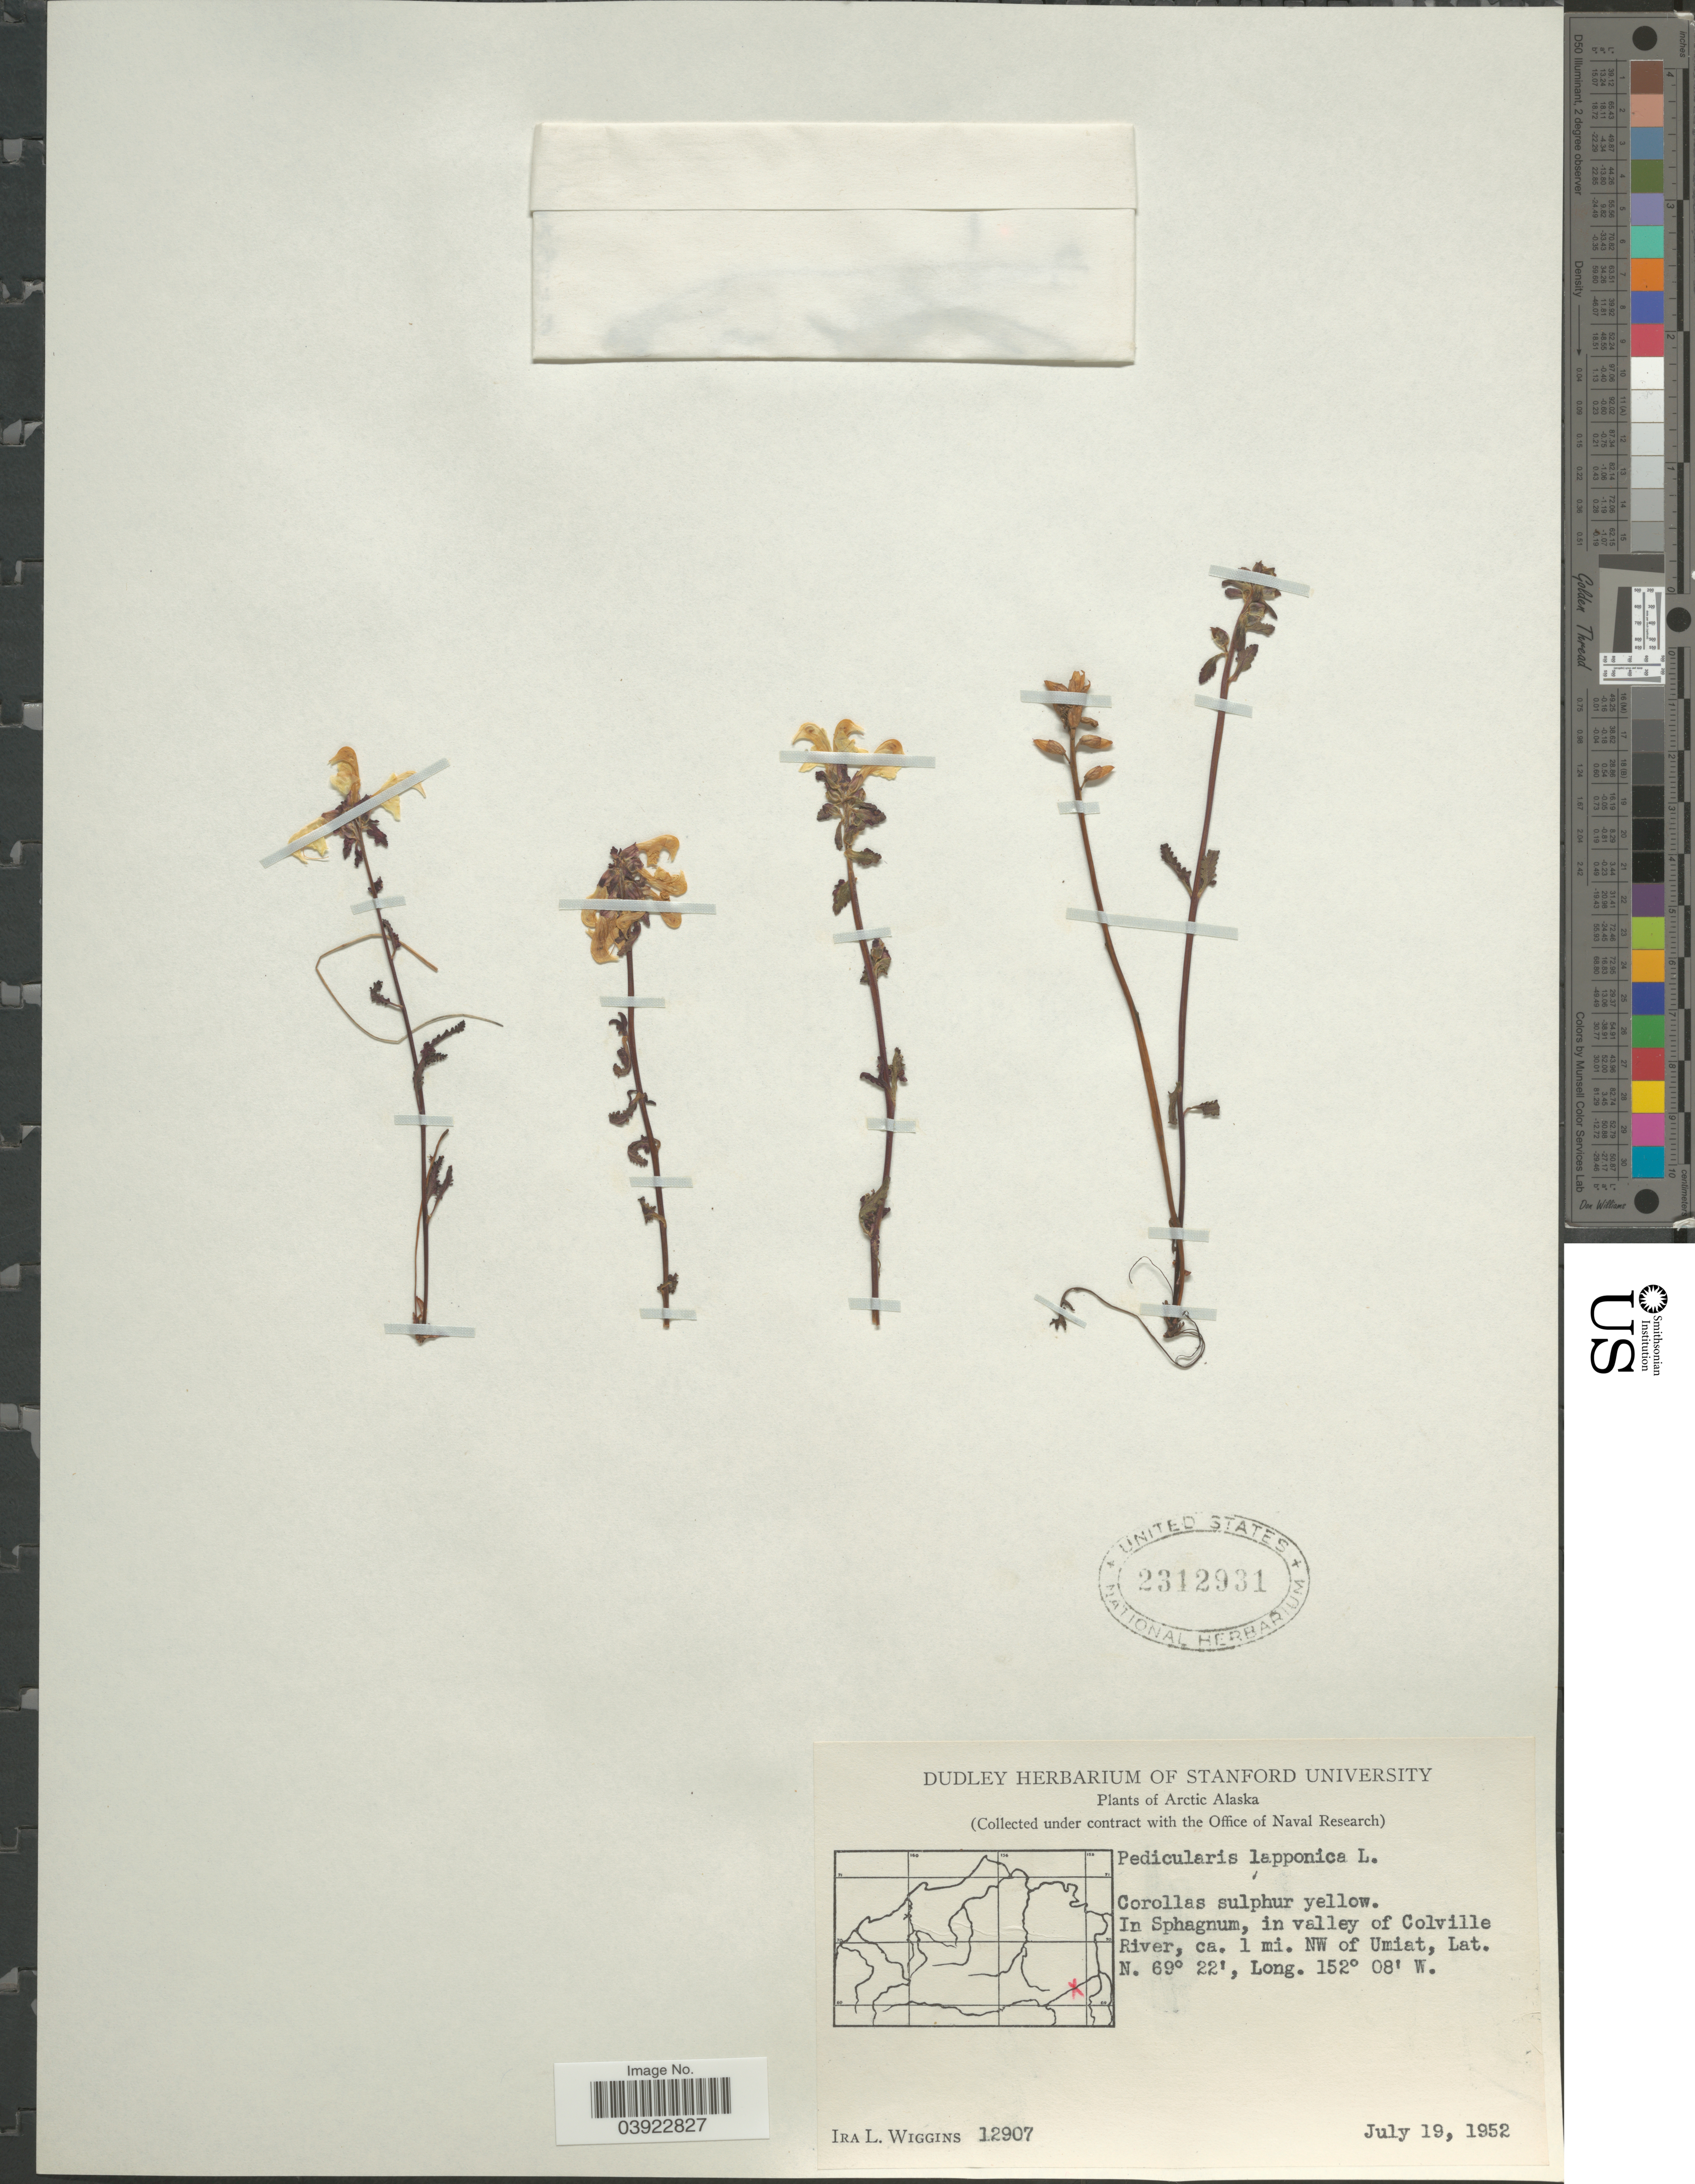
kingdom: Plantae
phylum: Tracheophyta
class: Magnoliopsida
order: Lamiales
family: Orobanchaceae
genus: Pedicularis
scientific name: Pedicularis lapponica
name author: L.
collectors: I. L. Wiggins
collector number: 12907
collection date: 1952-07-19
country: United States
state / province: Alaska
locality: Arctic Alaska. In Sphagnum, in valley of Colville River, ca. 1 mi. NW of Umiat.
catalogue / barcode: US 2312931